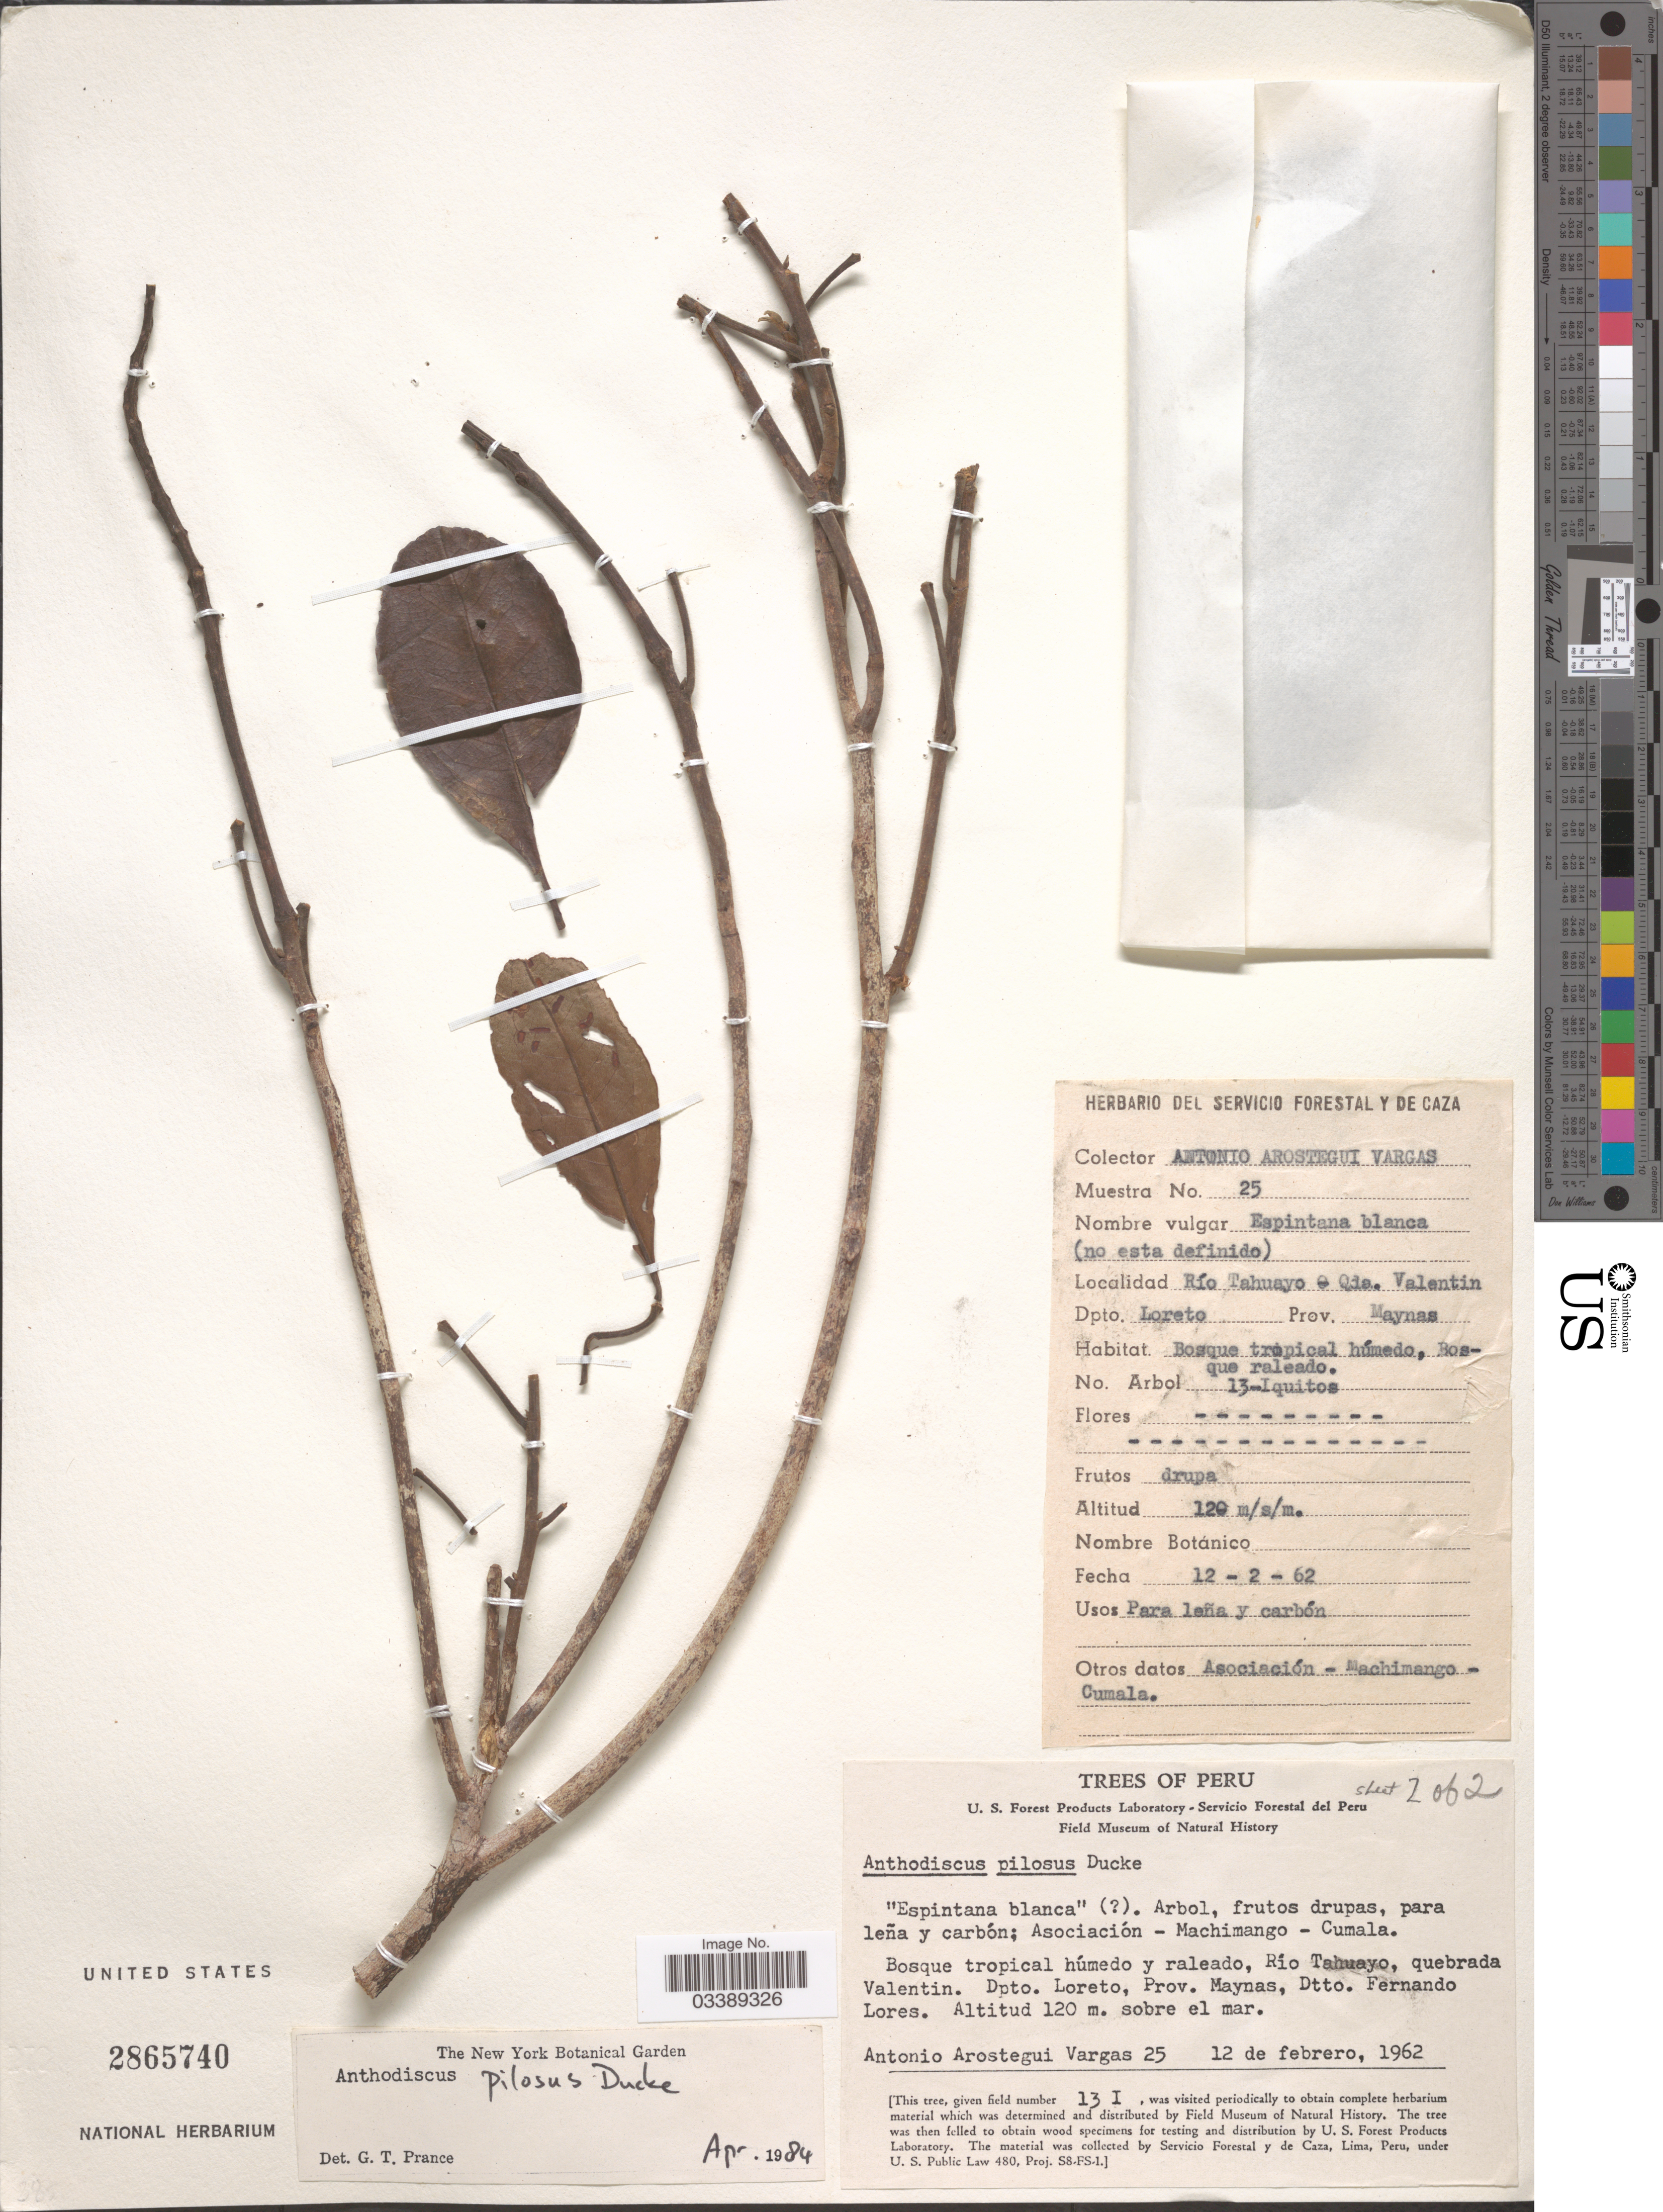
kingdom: Plantae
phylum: Tracheophyta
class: Magnoliopsida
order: Malpighiales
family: Caryocaraceae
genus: Anthodiscus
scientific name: Anthodiscus pilosus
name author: Ducke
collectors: A. Arostegui V.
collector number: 25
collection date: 1962-02-12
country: Peru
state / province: Loreto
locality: Río Tahuayo, quebrada Valentin. Dpto. Loreto, Prov. Maynas, Dtto. Fernando Lores.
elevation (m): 120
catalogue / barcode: US 2865740